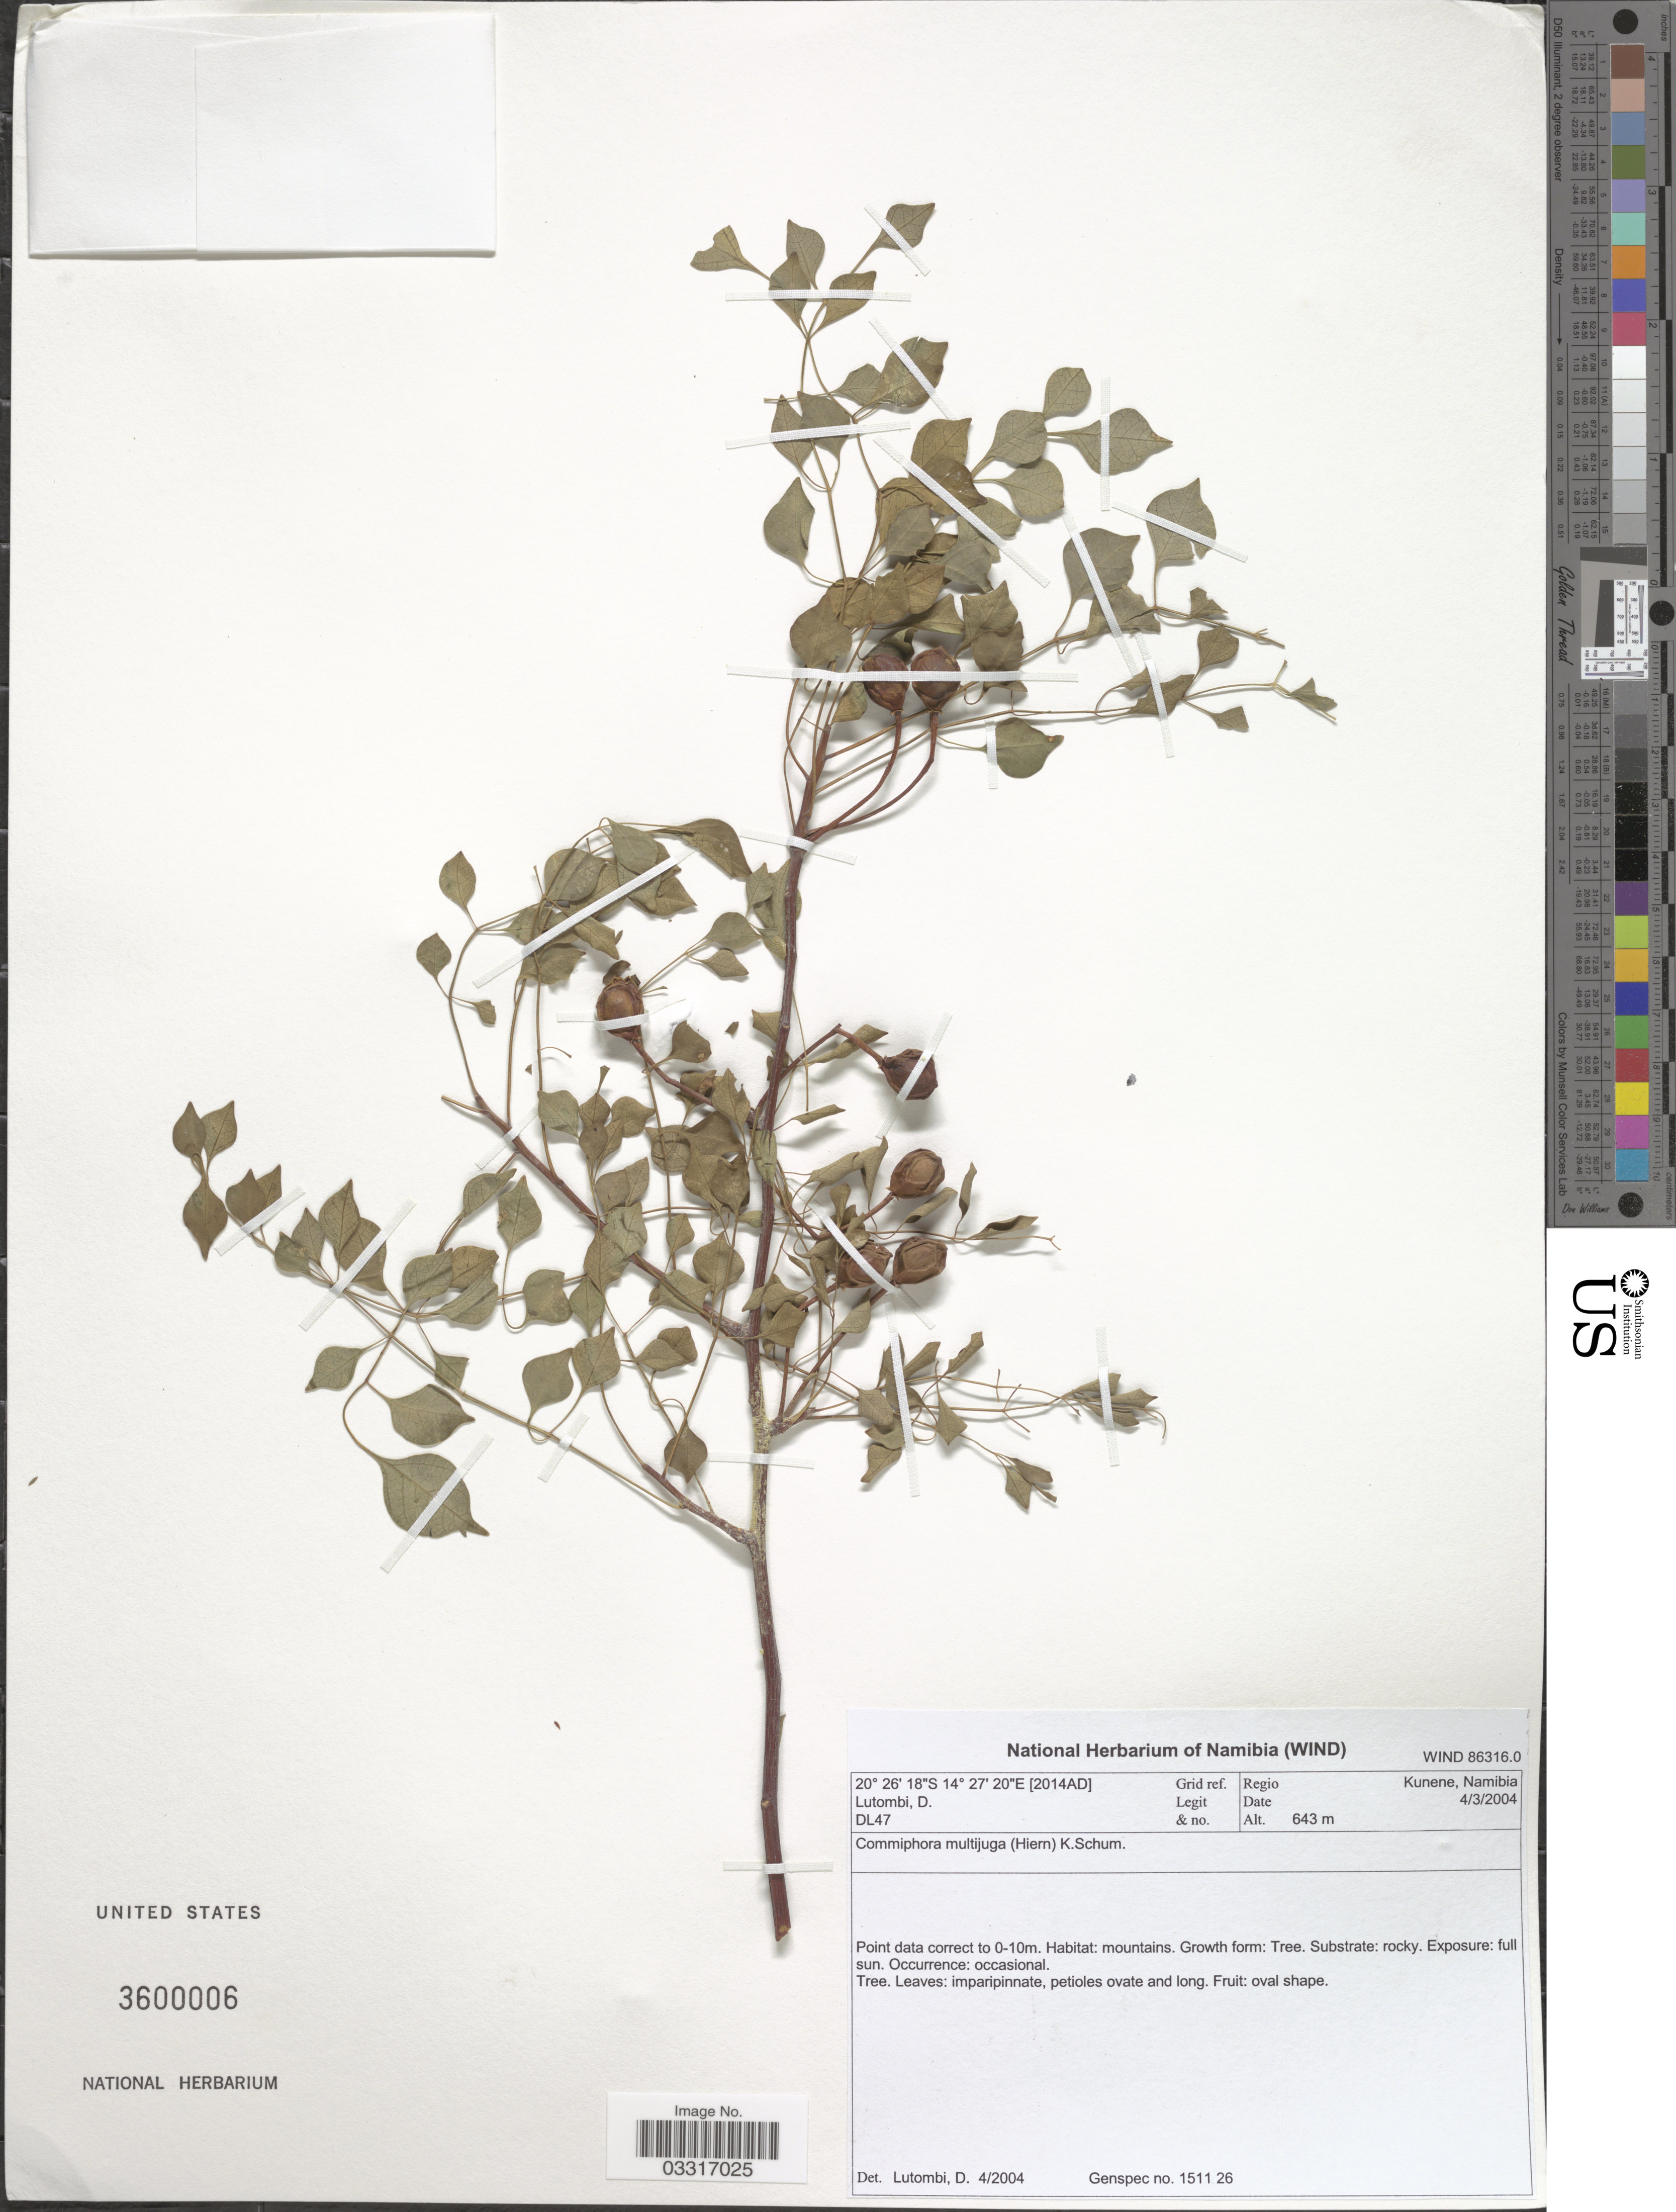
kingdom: Plantae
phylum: Tracheophyta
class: Magnoliopsida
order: Sapindales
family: Burseraceae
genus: Commiphora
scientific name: Commiphora multijuga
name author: K. Schum.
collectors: D. Lutombi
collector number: DL47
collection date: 2004-03-04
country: Namibia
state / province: Kunene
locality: Regio Kunene, Namibia. Grid ref. [2014AD].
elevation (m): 643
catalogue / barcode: US 3600006